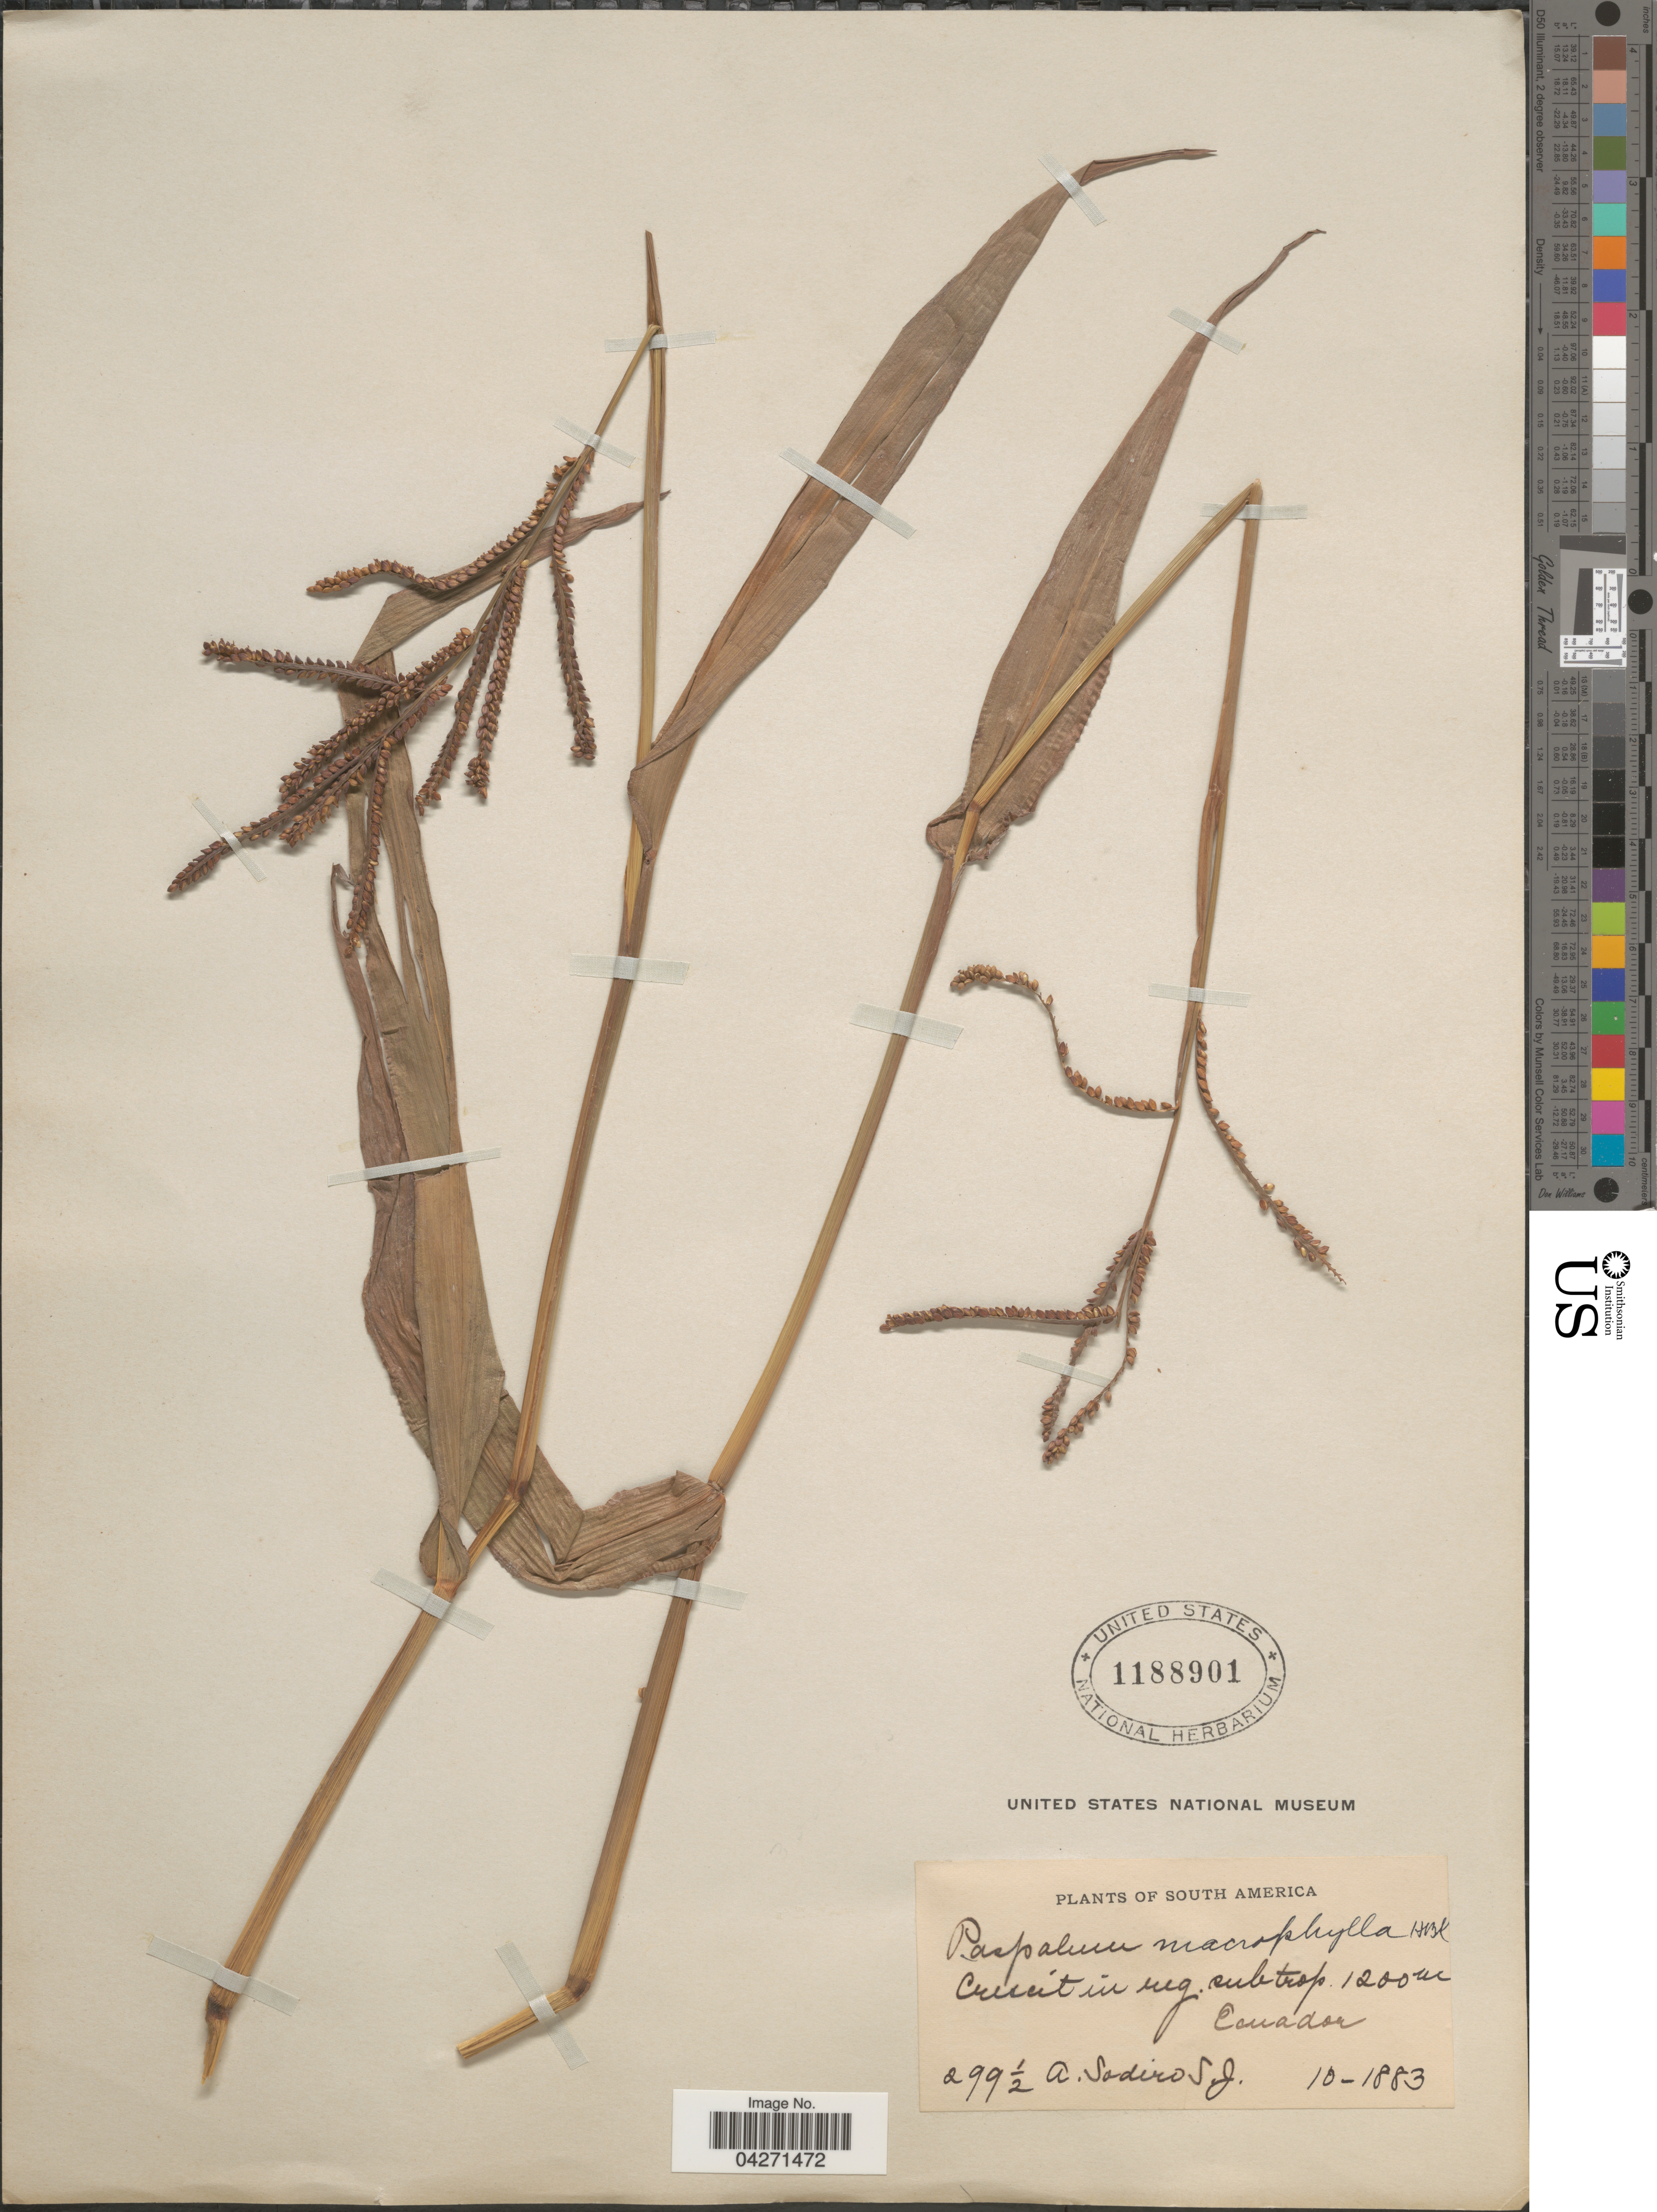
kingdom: Plantae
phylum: Tracheophyta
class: Liliopsida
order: Poales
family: Poaceae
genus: Paspalum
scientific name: Paspalum macrophyllum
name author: Kunth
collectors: A. Sodiro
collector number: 299 1/2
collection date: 1883-10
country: Ecuador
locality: Crescit in reg. subtrop.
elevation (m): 1200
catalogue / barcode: US 1188901